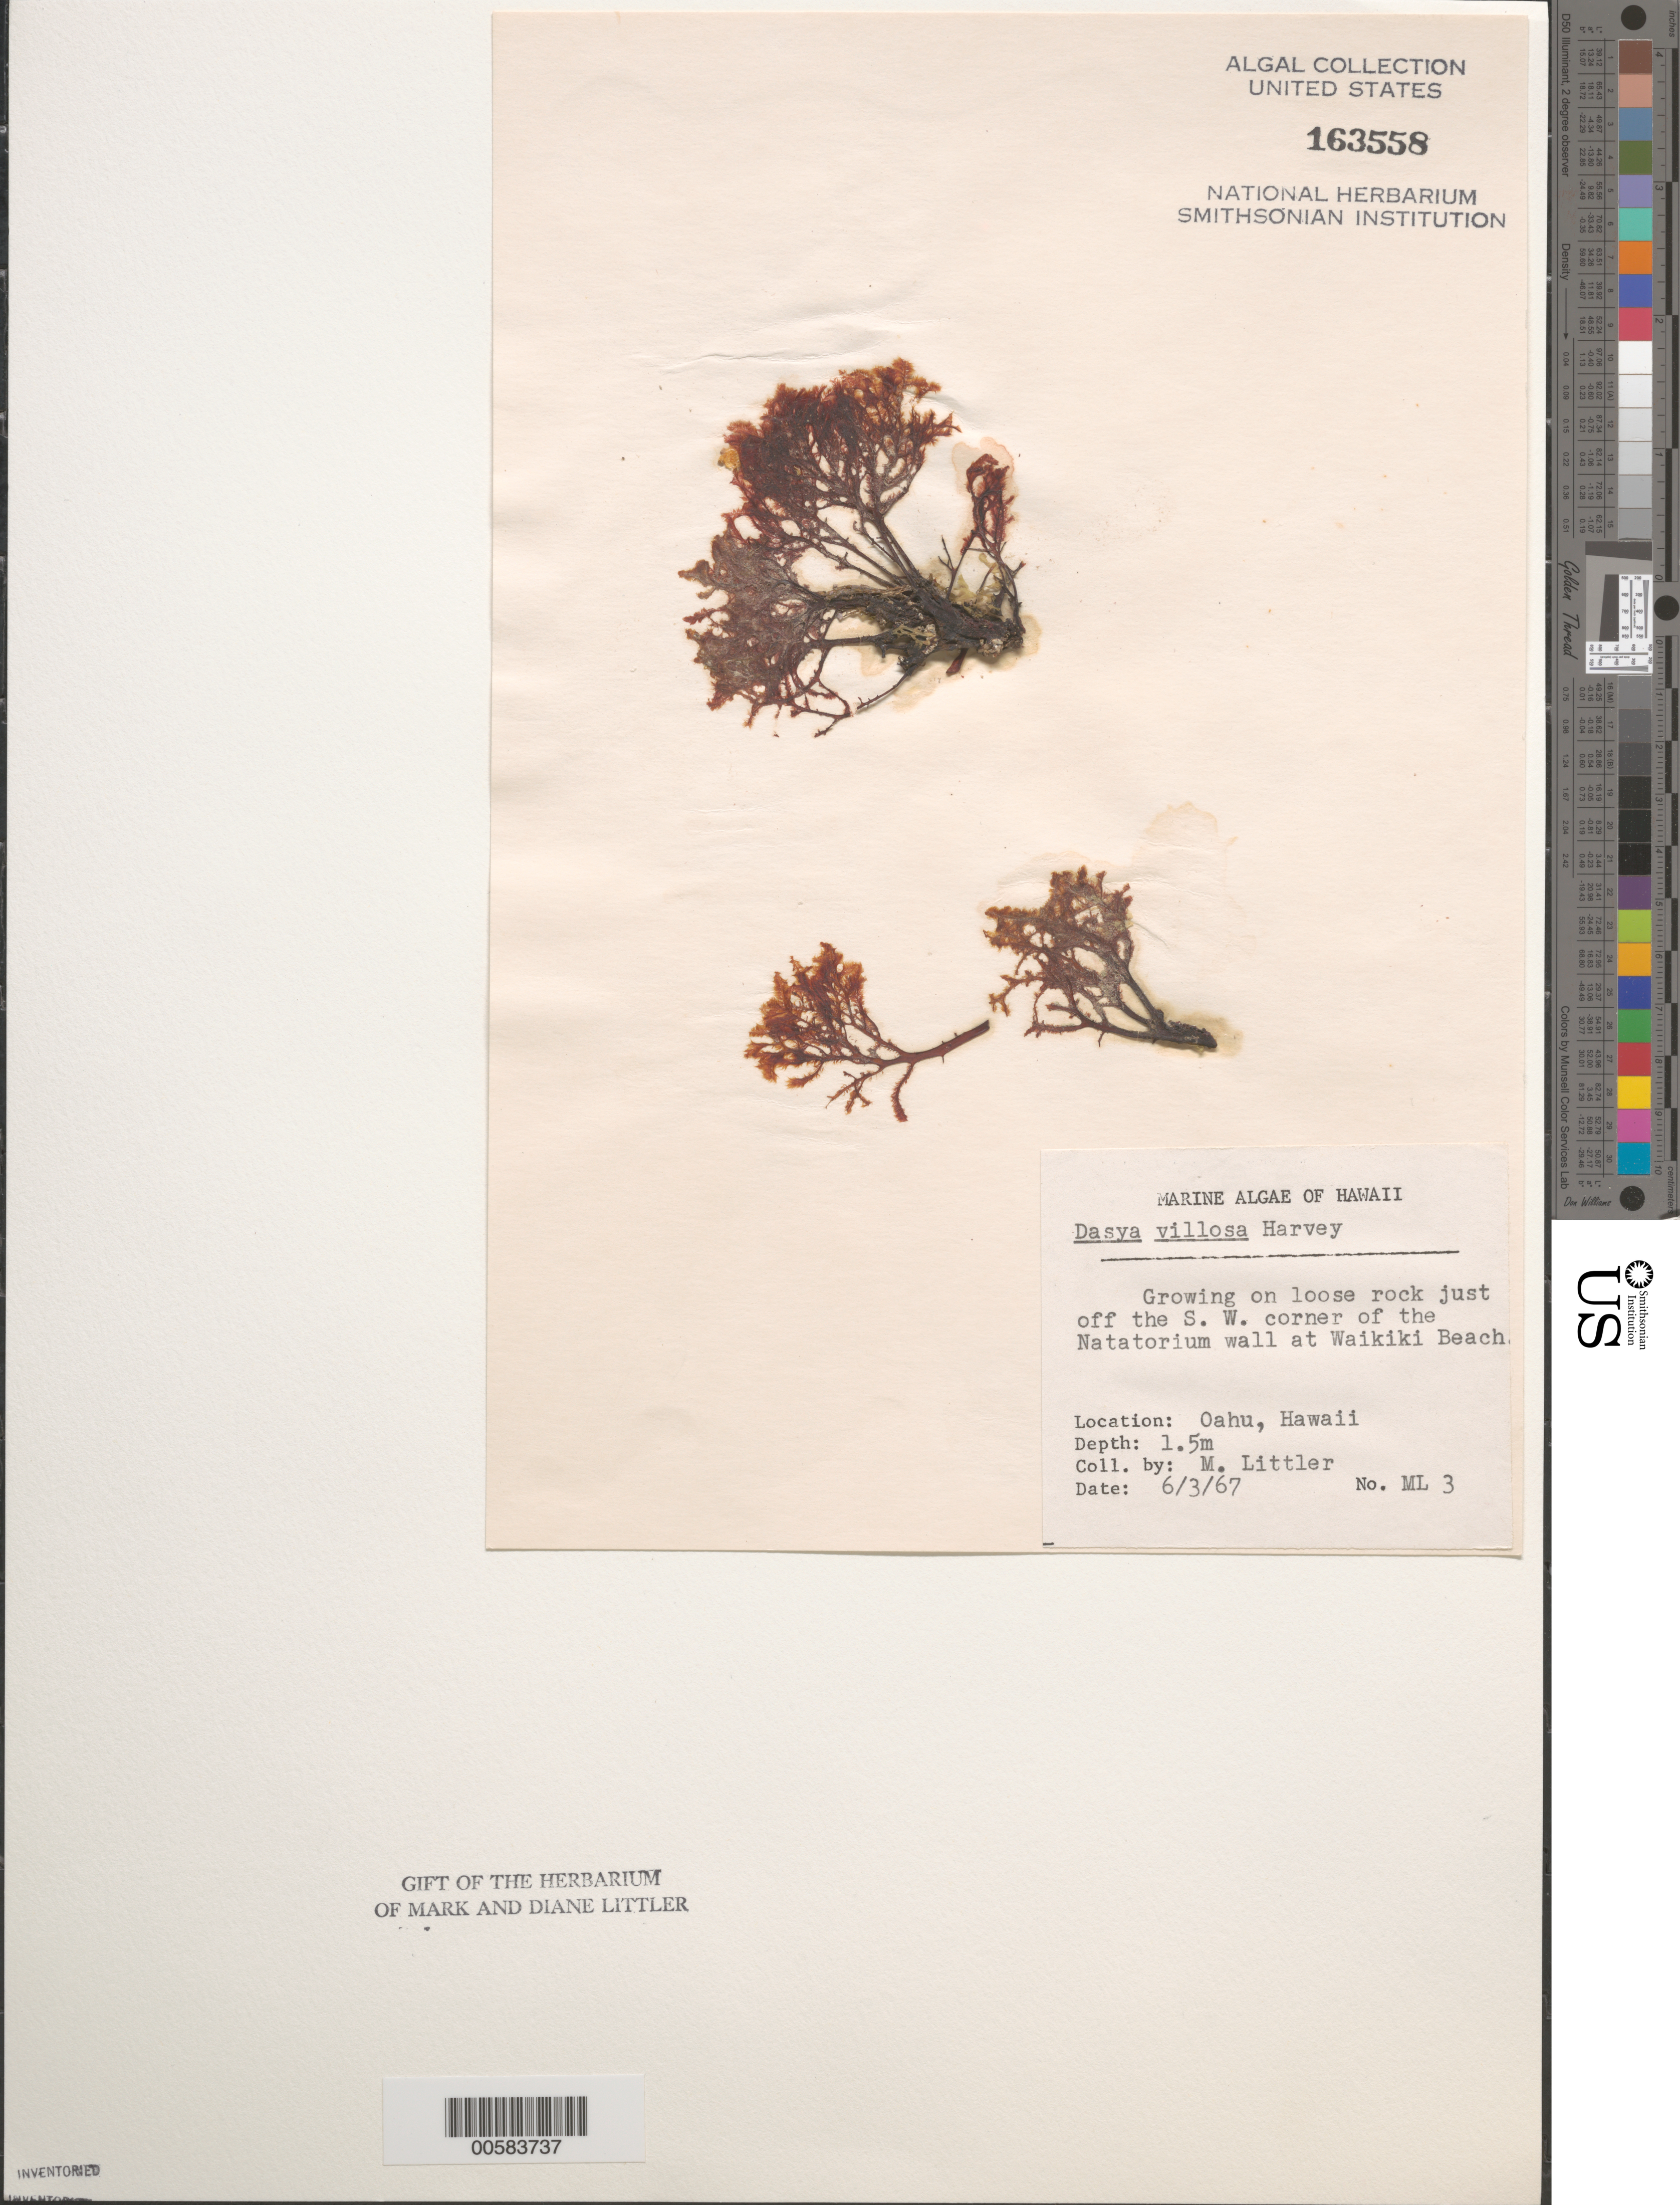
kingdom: Plantae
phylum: Rhodophyta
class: Florideophyceae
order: Ceramiales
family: Dasyaceae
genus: Dasya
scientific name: Dasya villosa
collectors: M. M. Littler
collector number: ML 3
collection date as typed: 03 Jun 1967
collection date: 1967-06-03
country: United States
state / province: Hawaii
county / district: Honolulu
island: Oahu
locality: Waikiki Beach near Natatorium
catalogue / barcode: US 163558